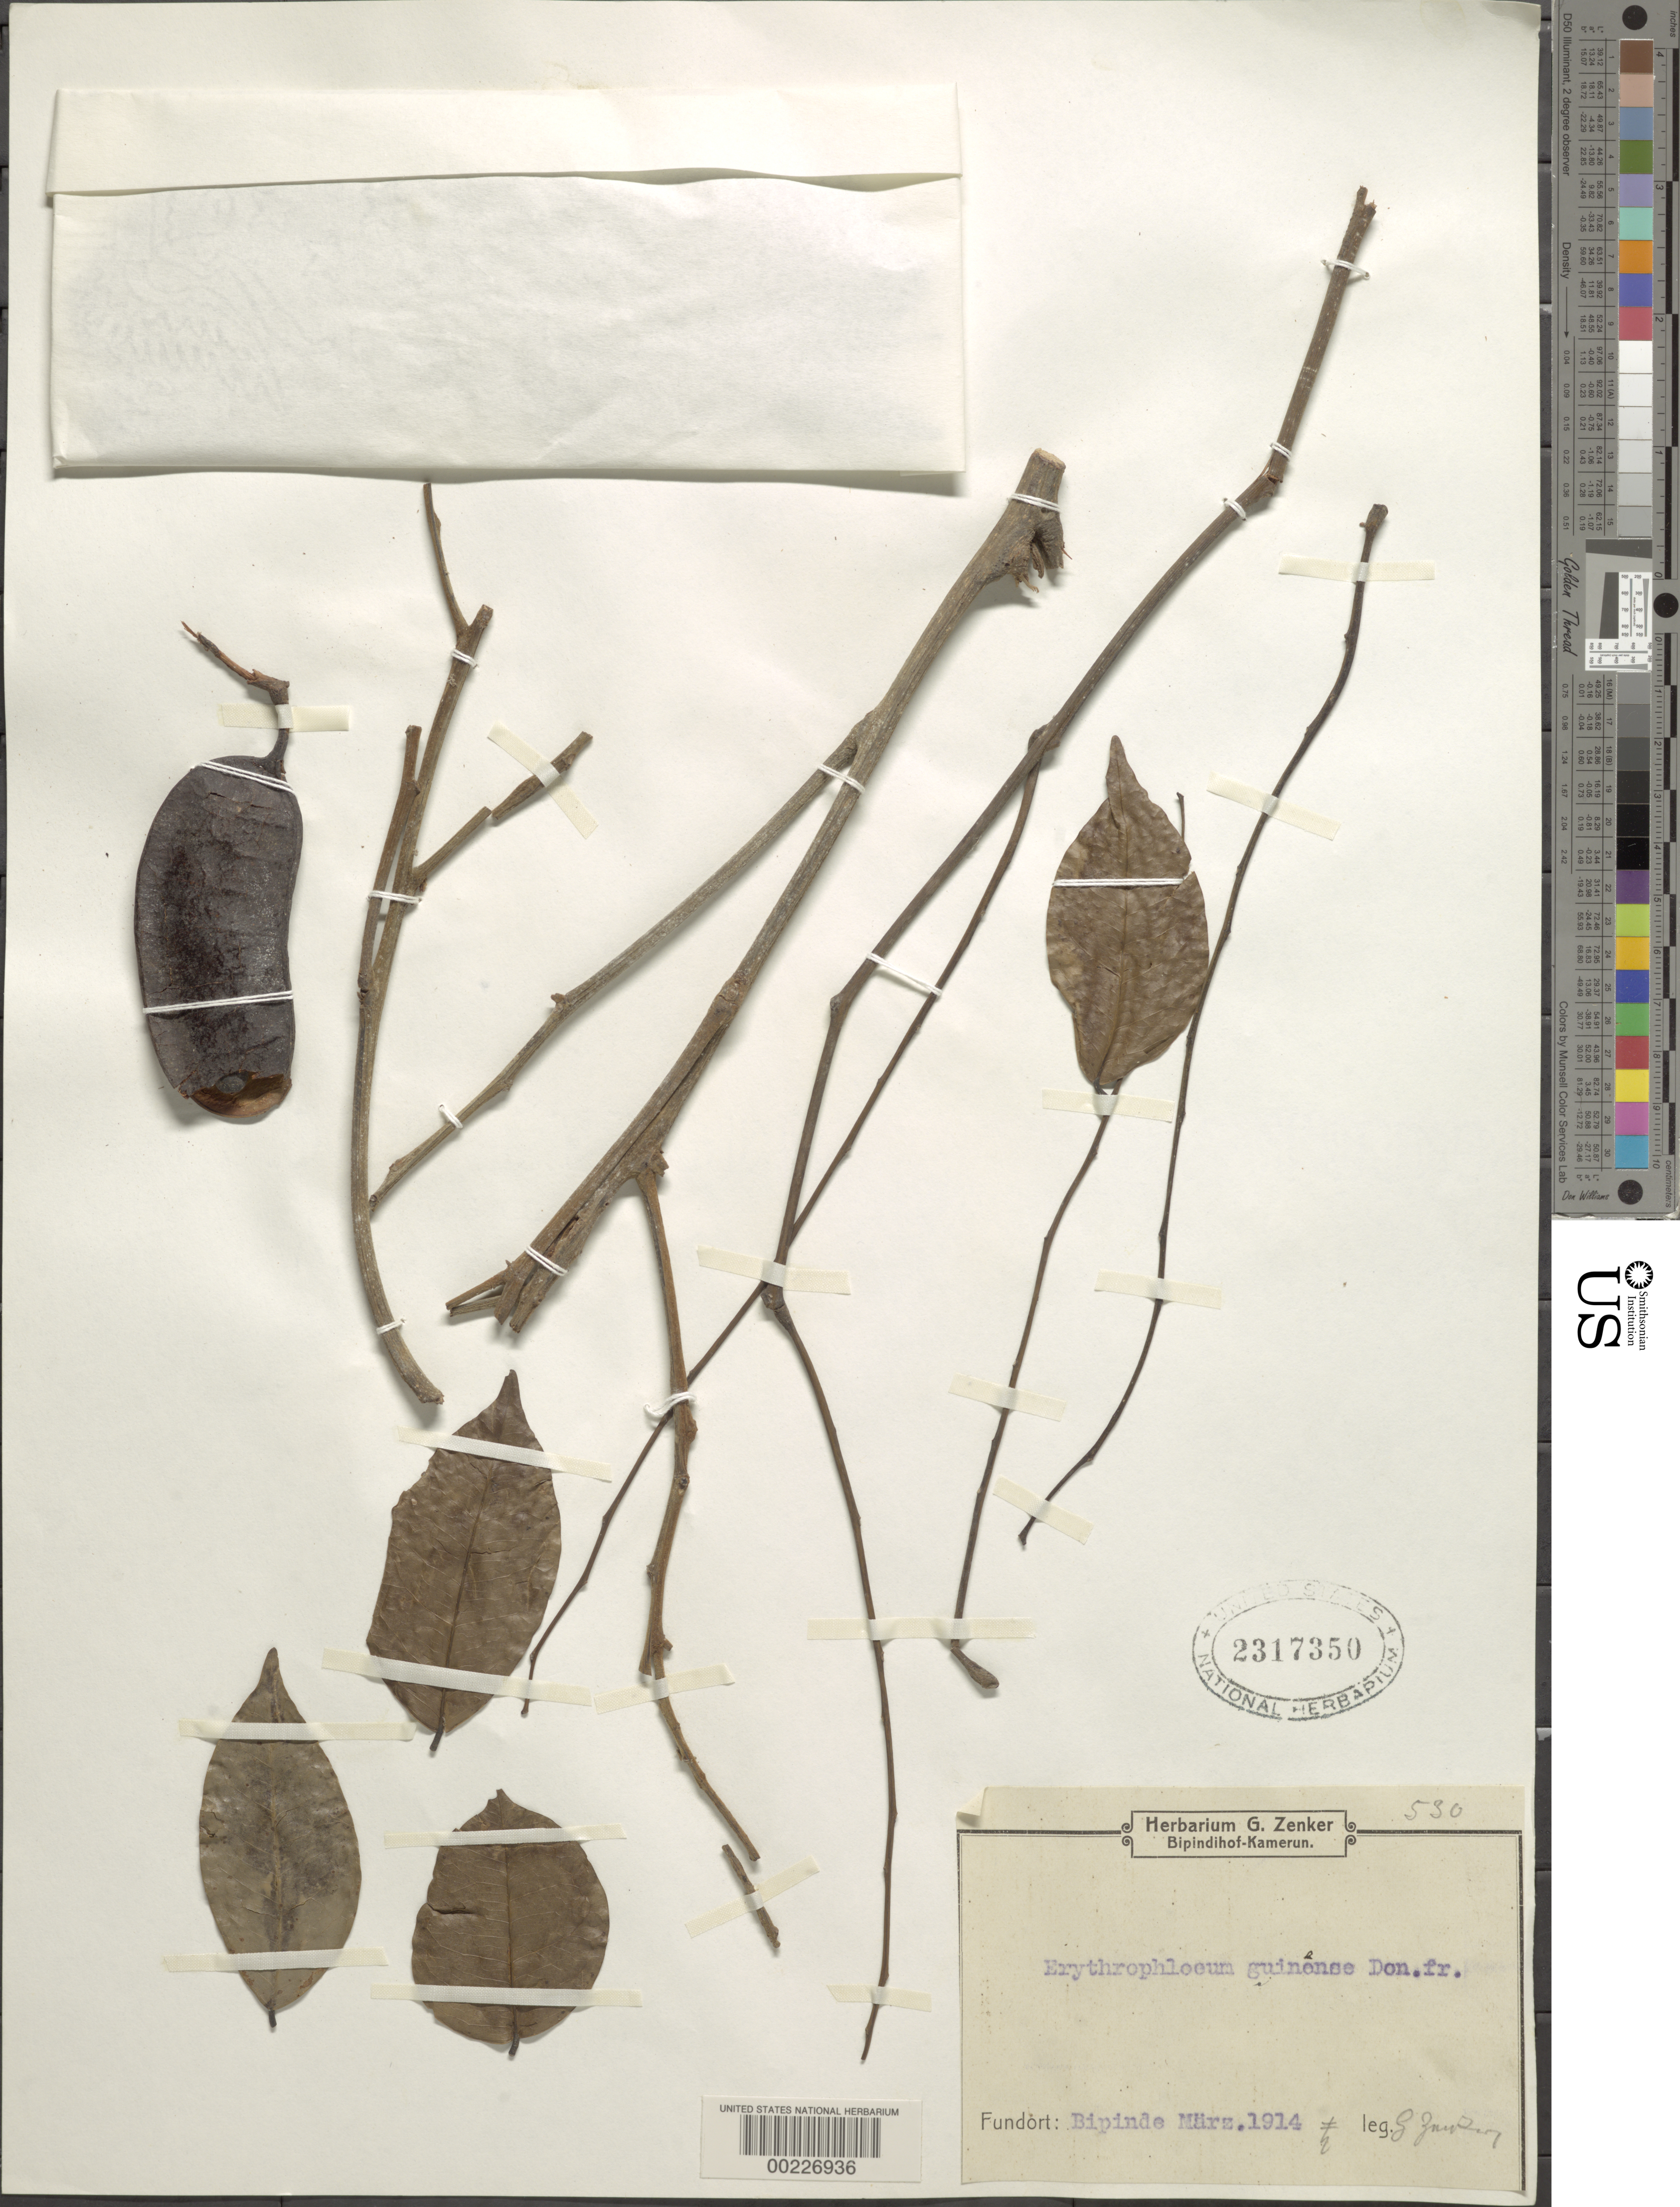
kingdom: Plantae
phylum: Tracheophyta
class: Magnoliopsida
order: Fabales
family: Fabaceae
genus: Erythrophleum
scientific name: Erythrophleum guineense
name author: G. Don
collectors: G. A. Zenker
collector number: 530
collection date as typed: Mar 1914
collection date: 1914-03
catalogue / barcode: US 2317350